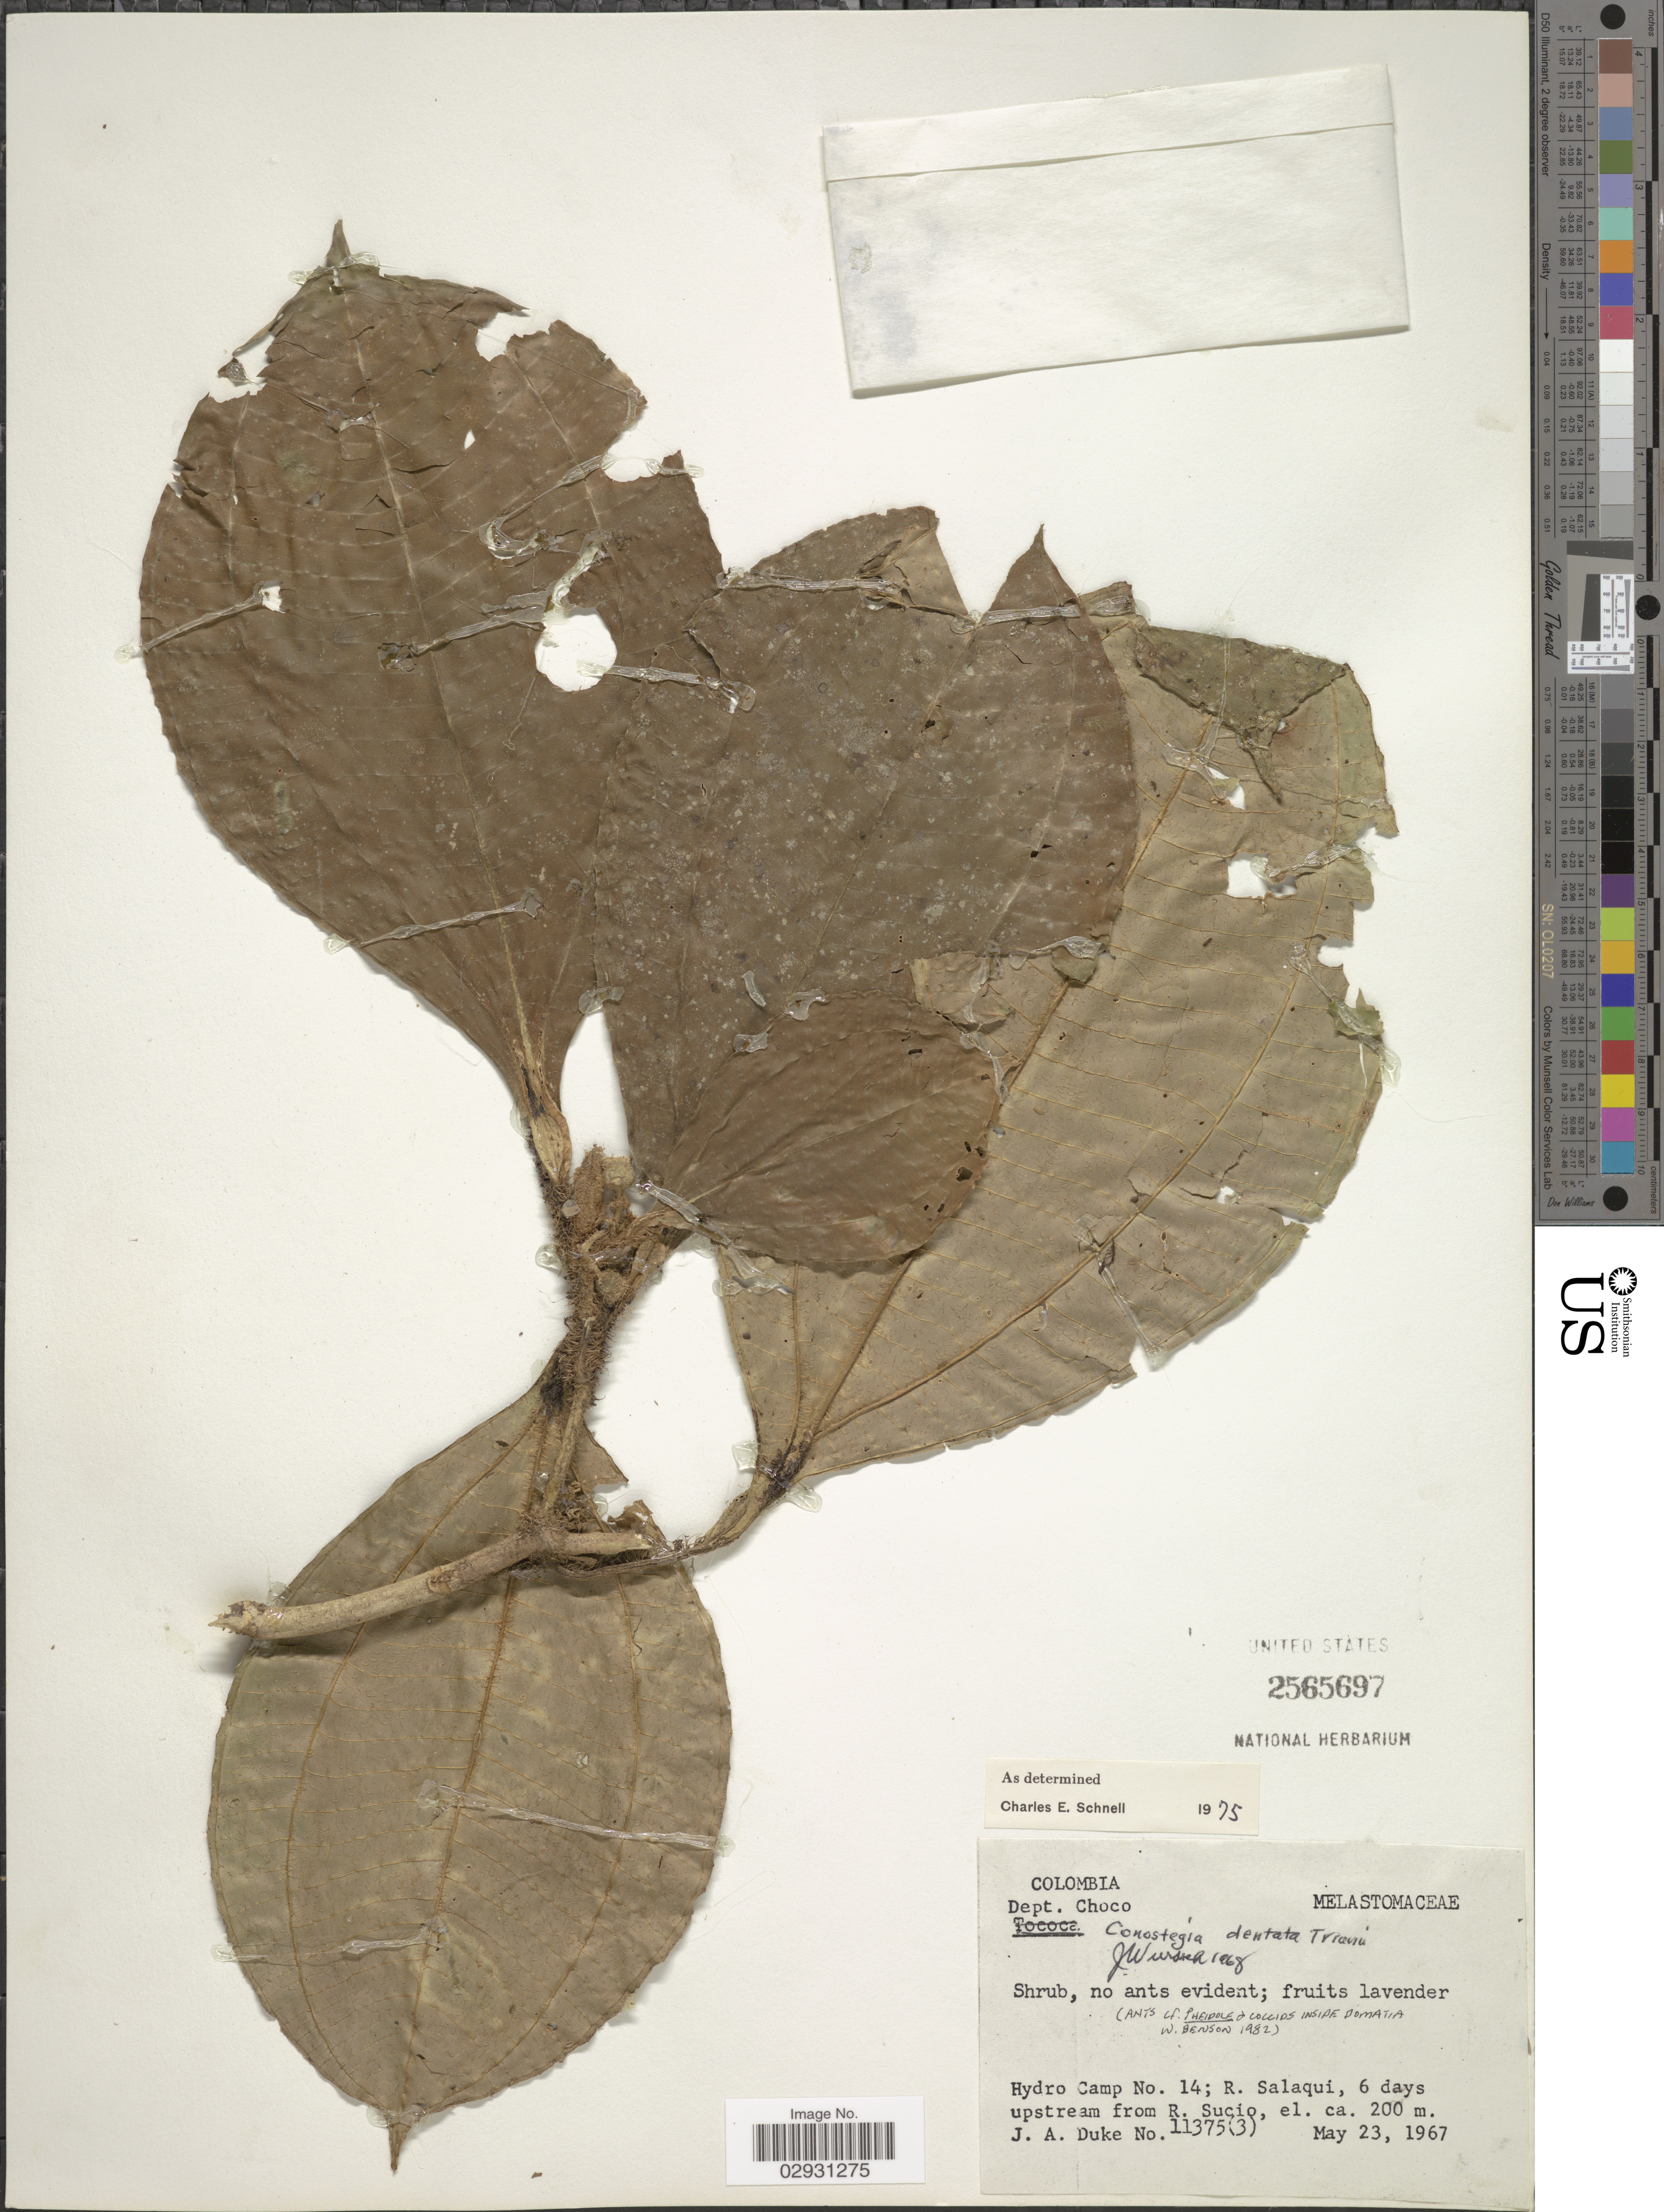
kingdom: Plantae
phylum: Tracheophyta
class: Magnoliopsida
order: Myrtales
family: Melastomataceae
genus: Conostegia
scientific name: Conostegia dentata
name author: Triana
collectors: J. A. Duke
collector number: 11375(3)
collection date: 1967-05-23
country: Colombia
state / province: Chocó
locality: Dept. Choco. Hydro Camp No. 14; R. Salaqui, 6 days upstream from R. Sucio.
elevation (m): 200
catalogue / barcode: US 2565697